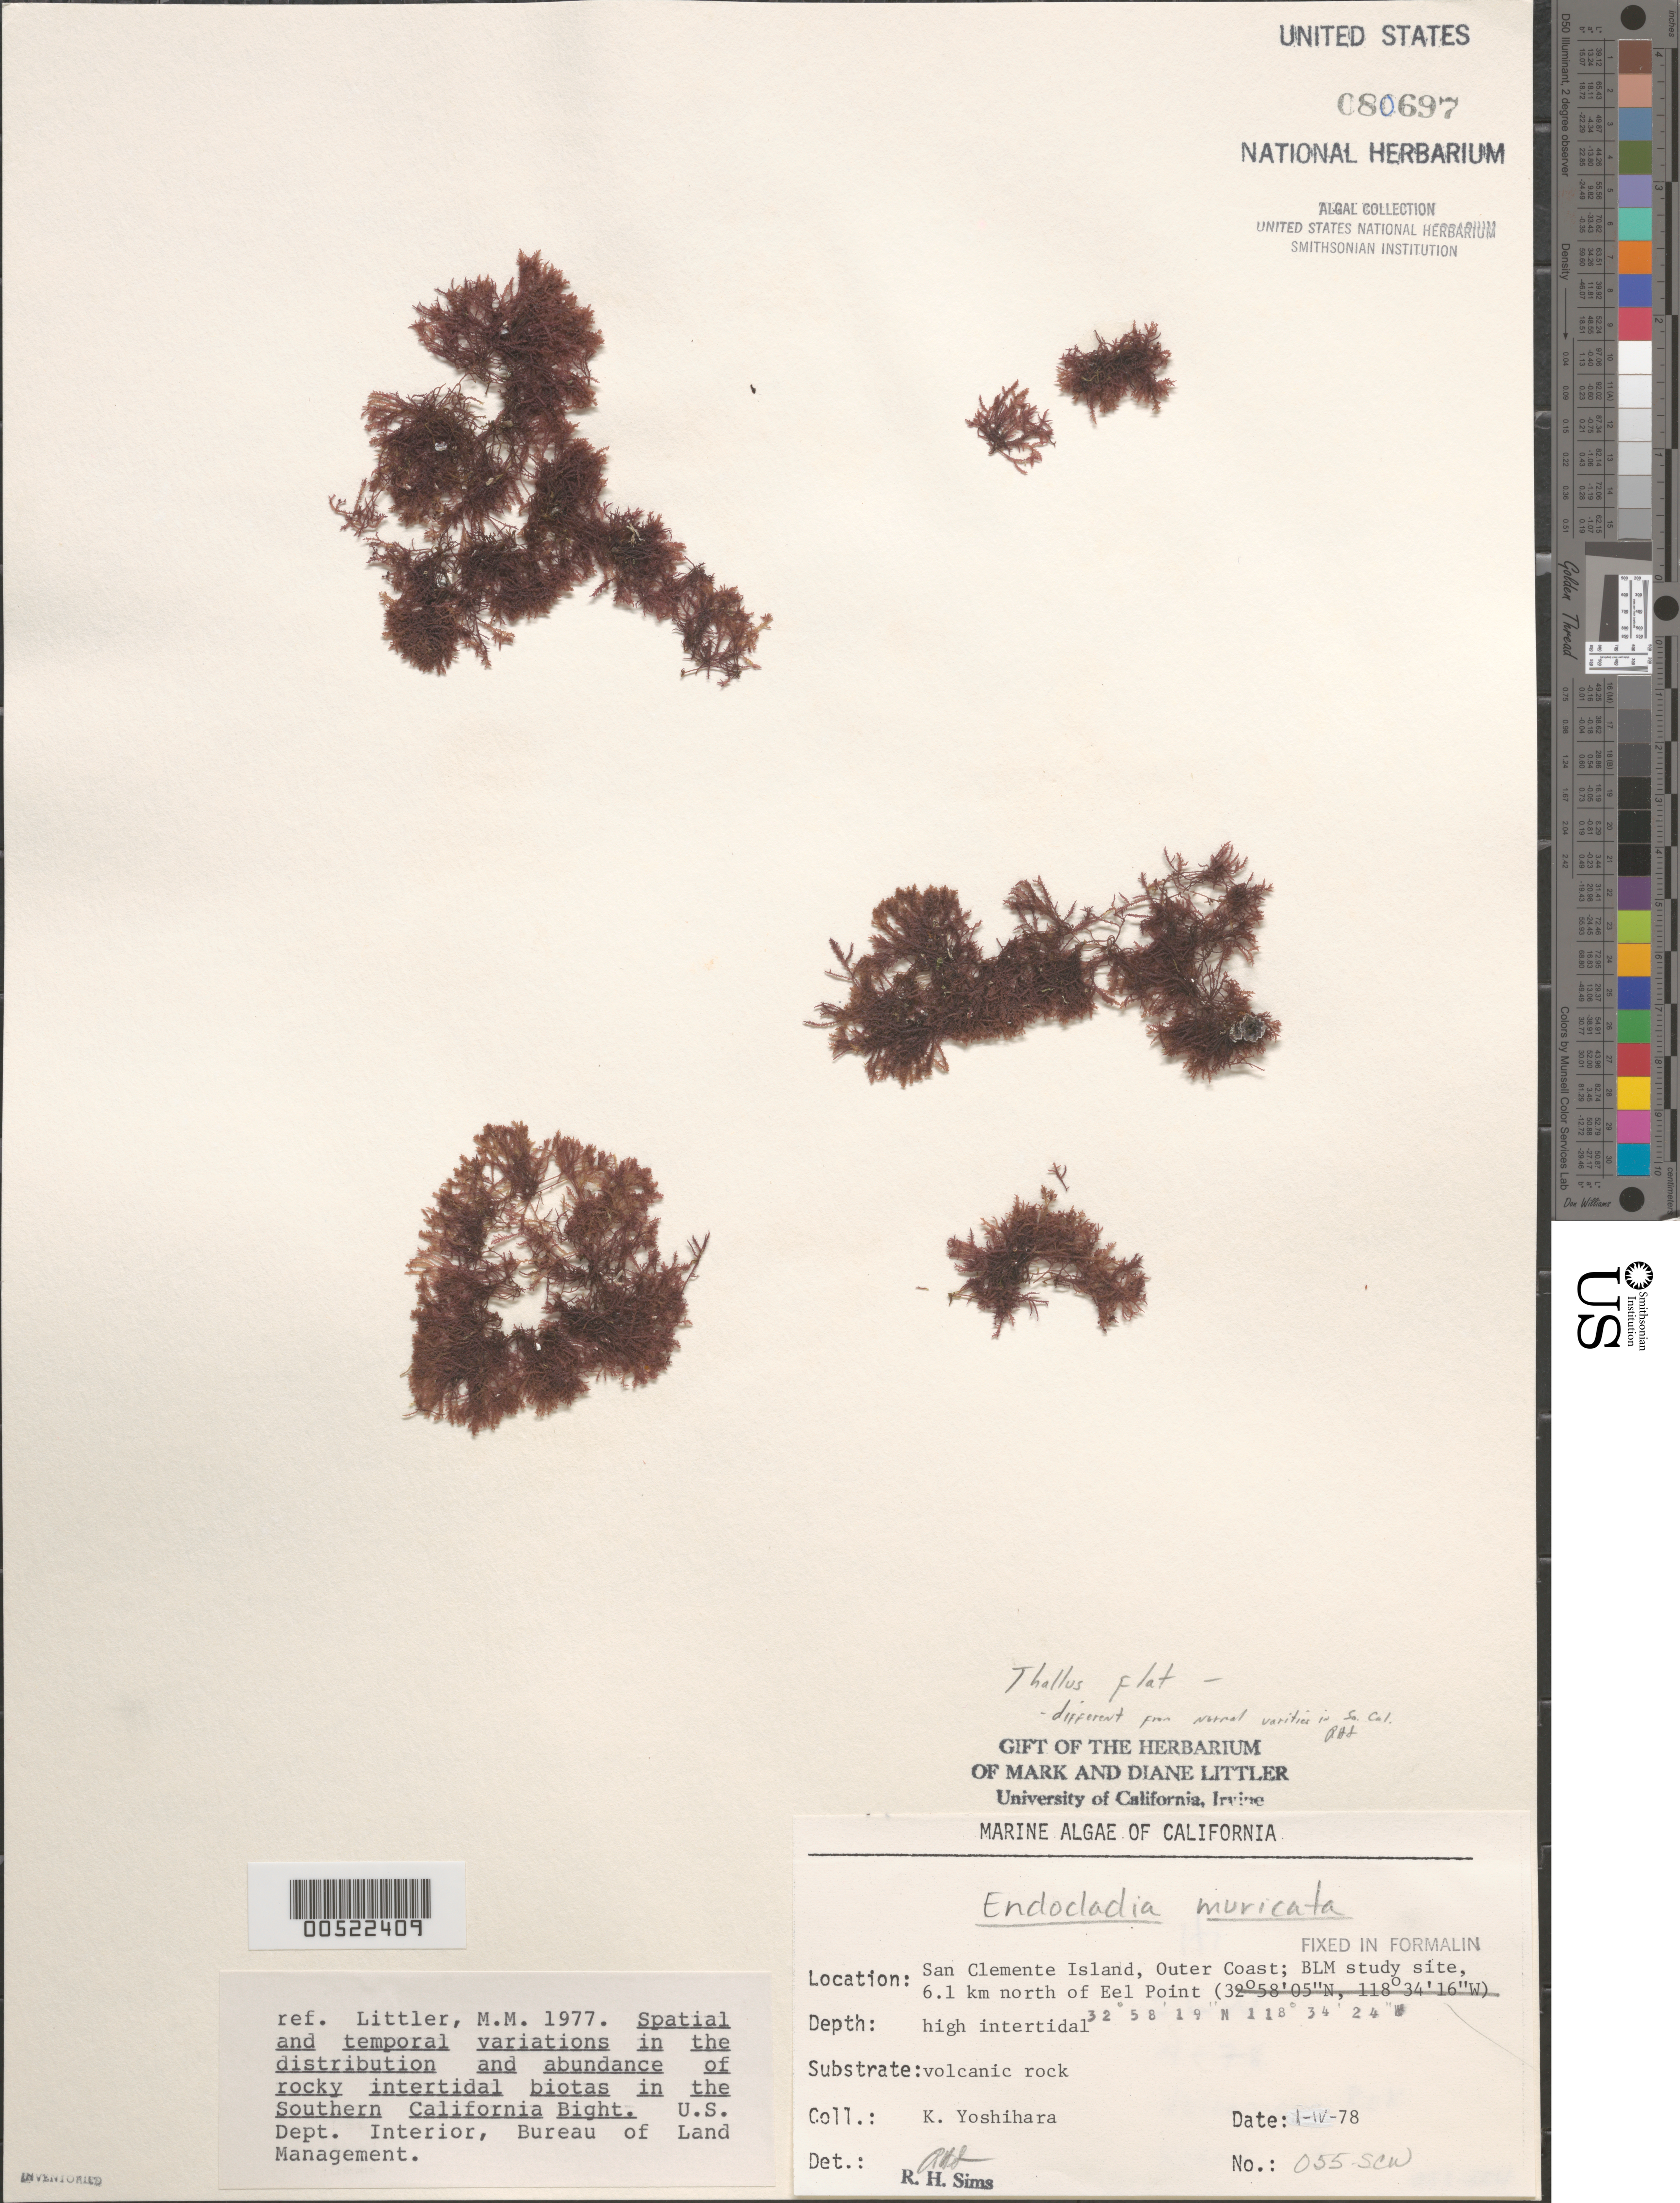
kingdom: Plantae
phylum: Rhodophyta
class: Florideophyceae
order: Gigartinales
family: Endocladiaceae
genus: Endocladia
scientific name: Endocladia muricata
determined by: Sims, Robert H.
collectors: K. Yoshihara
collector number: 055-scw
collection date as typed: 01 Apr 1978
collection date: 1978-04-01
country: United States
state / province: California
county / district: Los Angeles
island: San Clemente Island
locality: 6.1 km north of Eel Point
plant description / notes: BLM-SOCALBIGHT Rocky Intertidal Survey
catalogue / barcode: US 80697